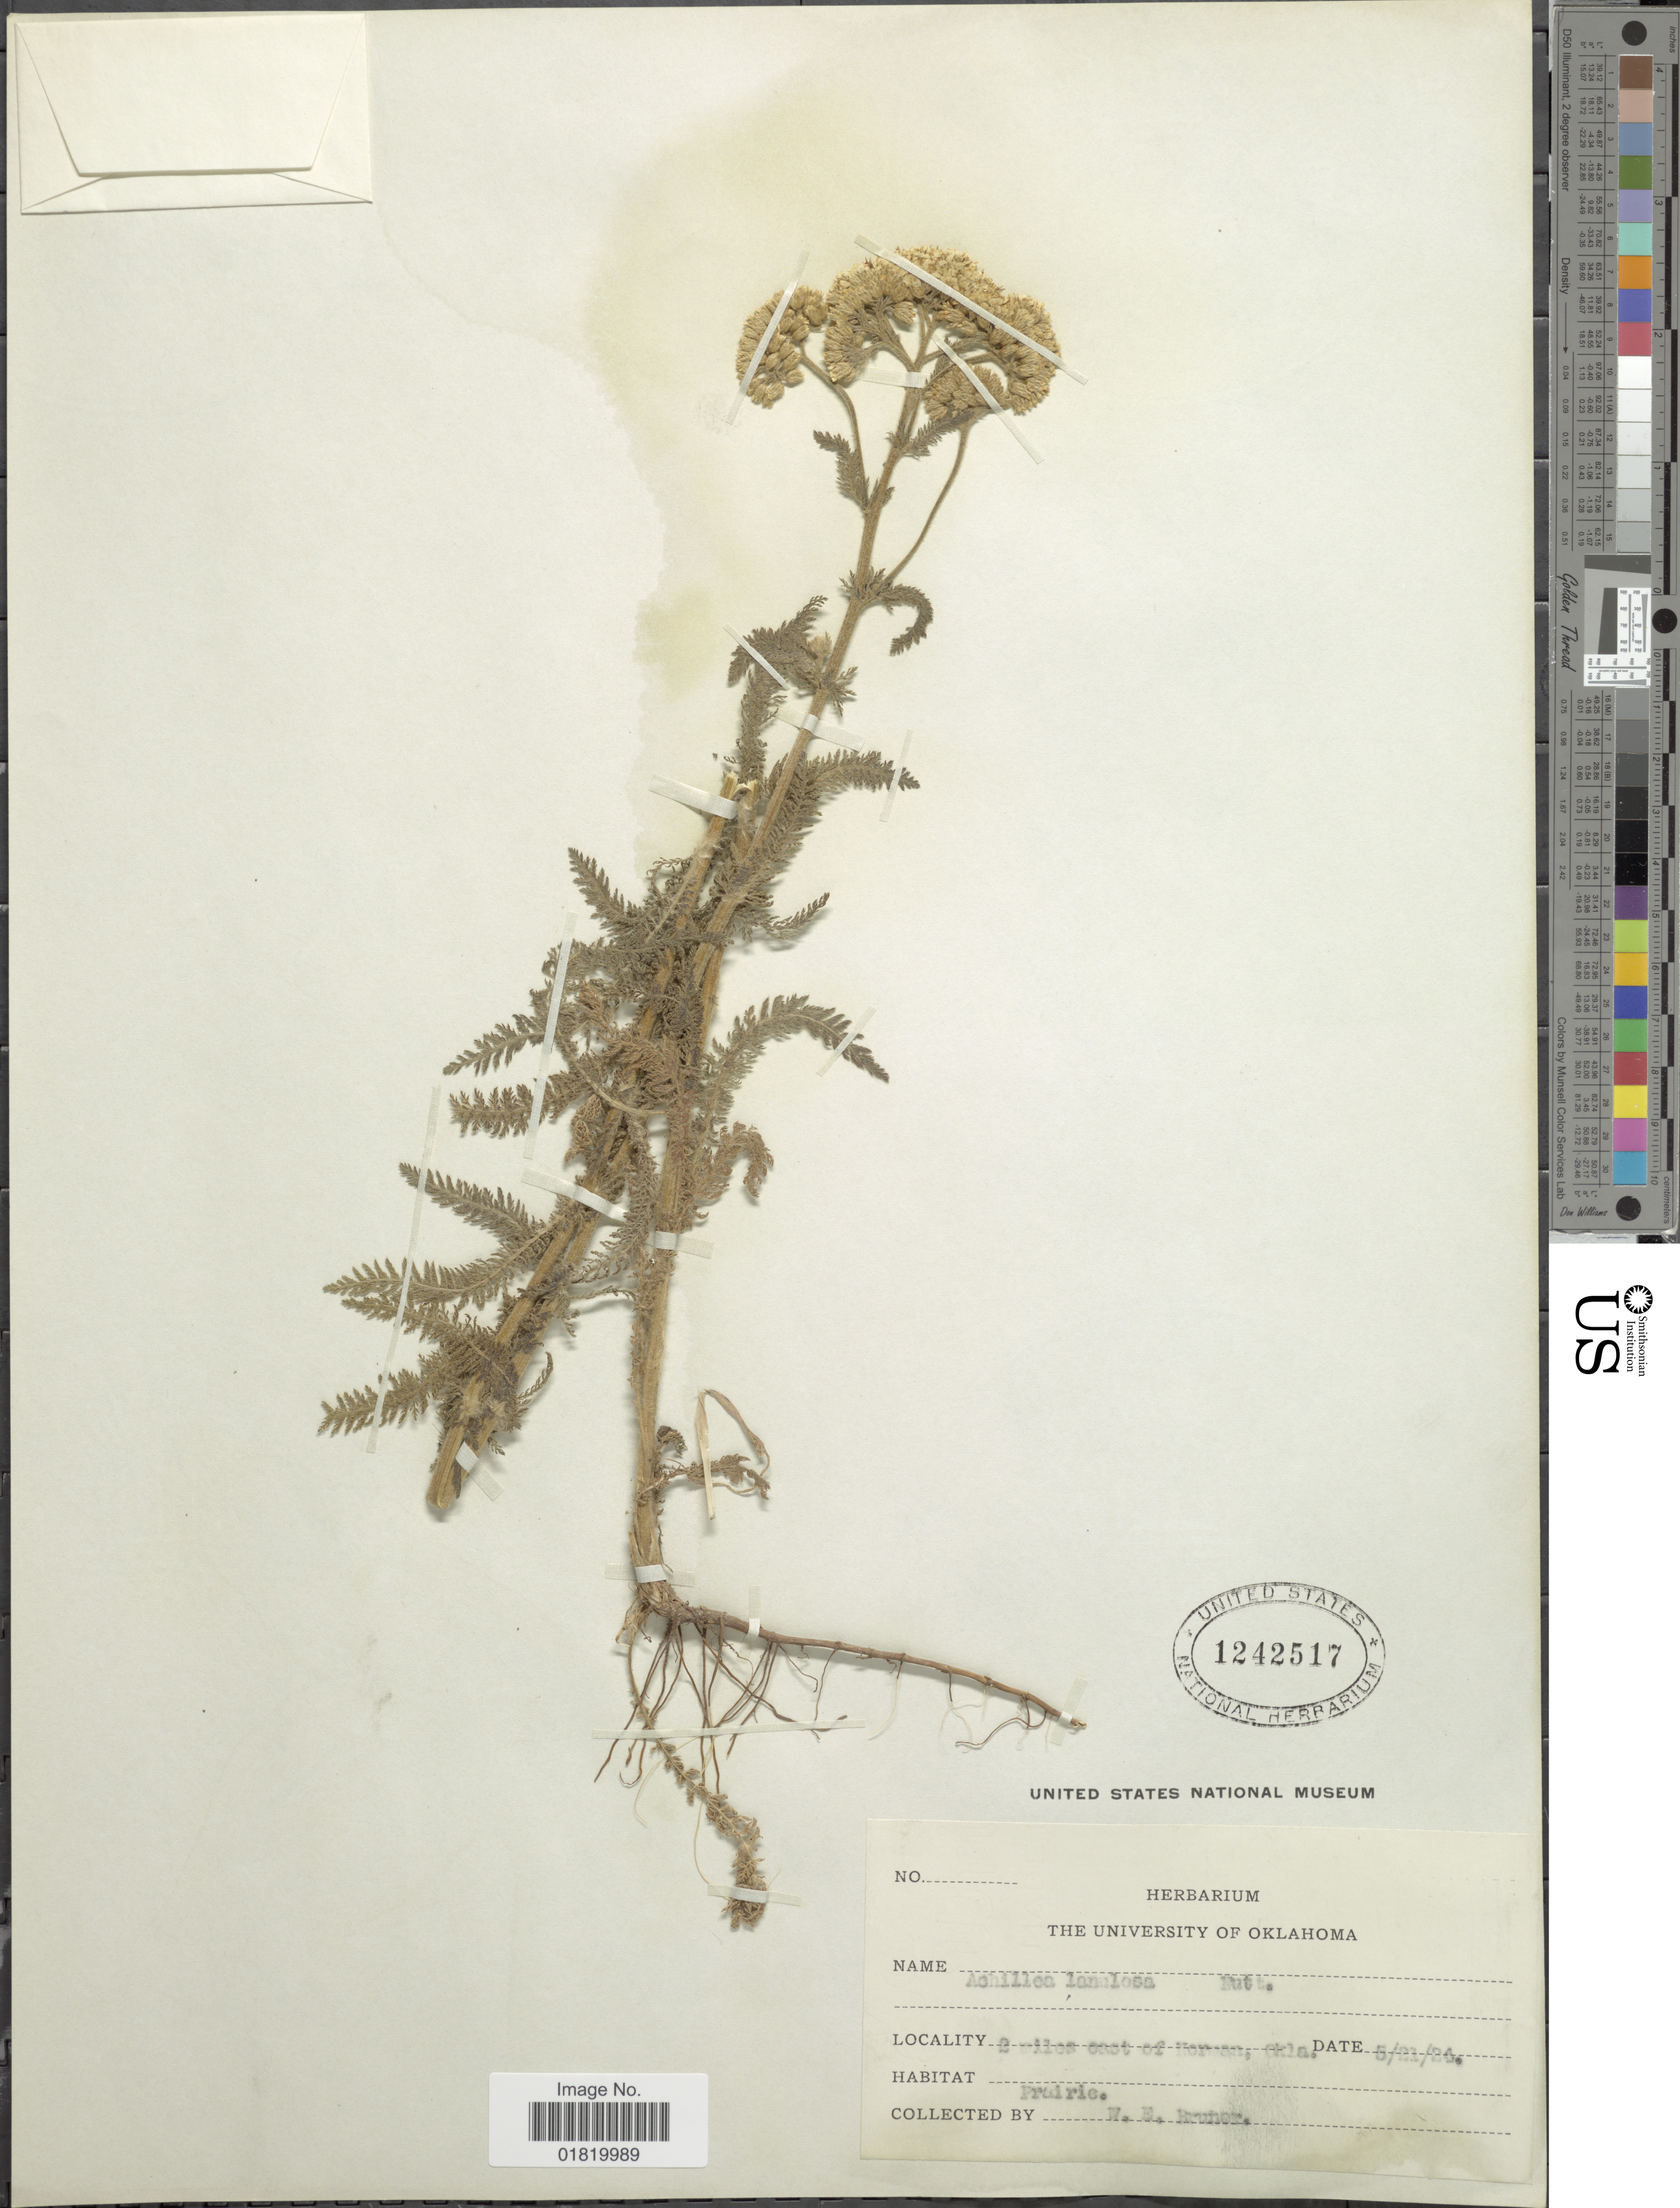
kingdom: Plantae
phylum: Tracheophyta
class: Magnoliopsida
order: Asterales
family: Asteraceae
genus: Achillea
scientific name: Achillea lanulosa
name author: Nutt.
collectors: W. Bruner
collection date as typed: Transcribed d/m/y: 21/5/26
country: United States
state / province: Oklahoma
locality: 2 miles east of Norman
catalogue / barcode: US 1242517